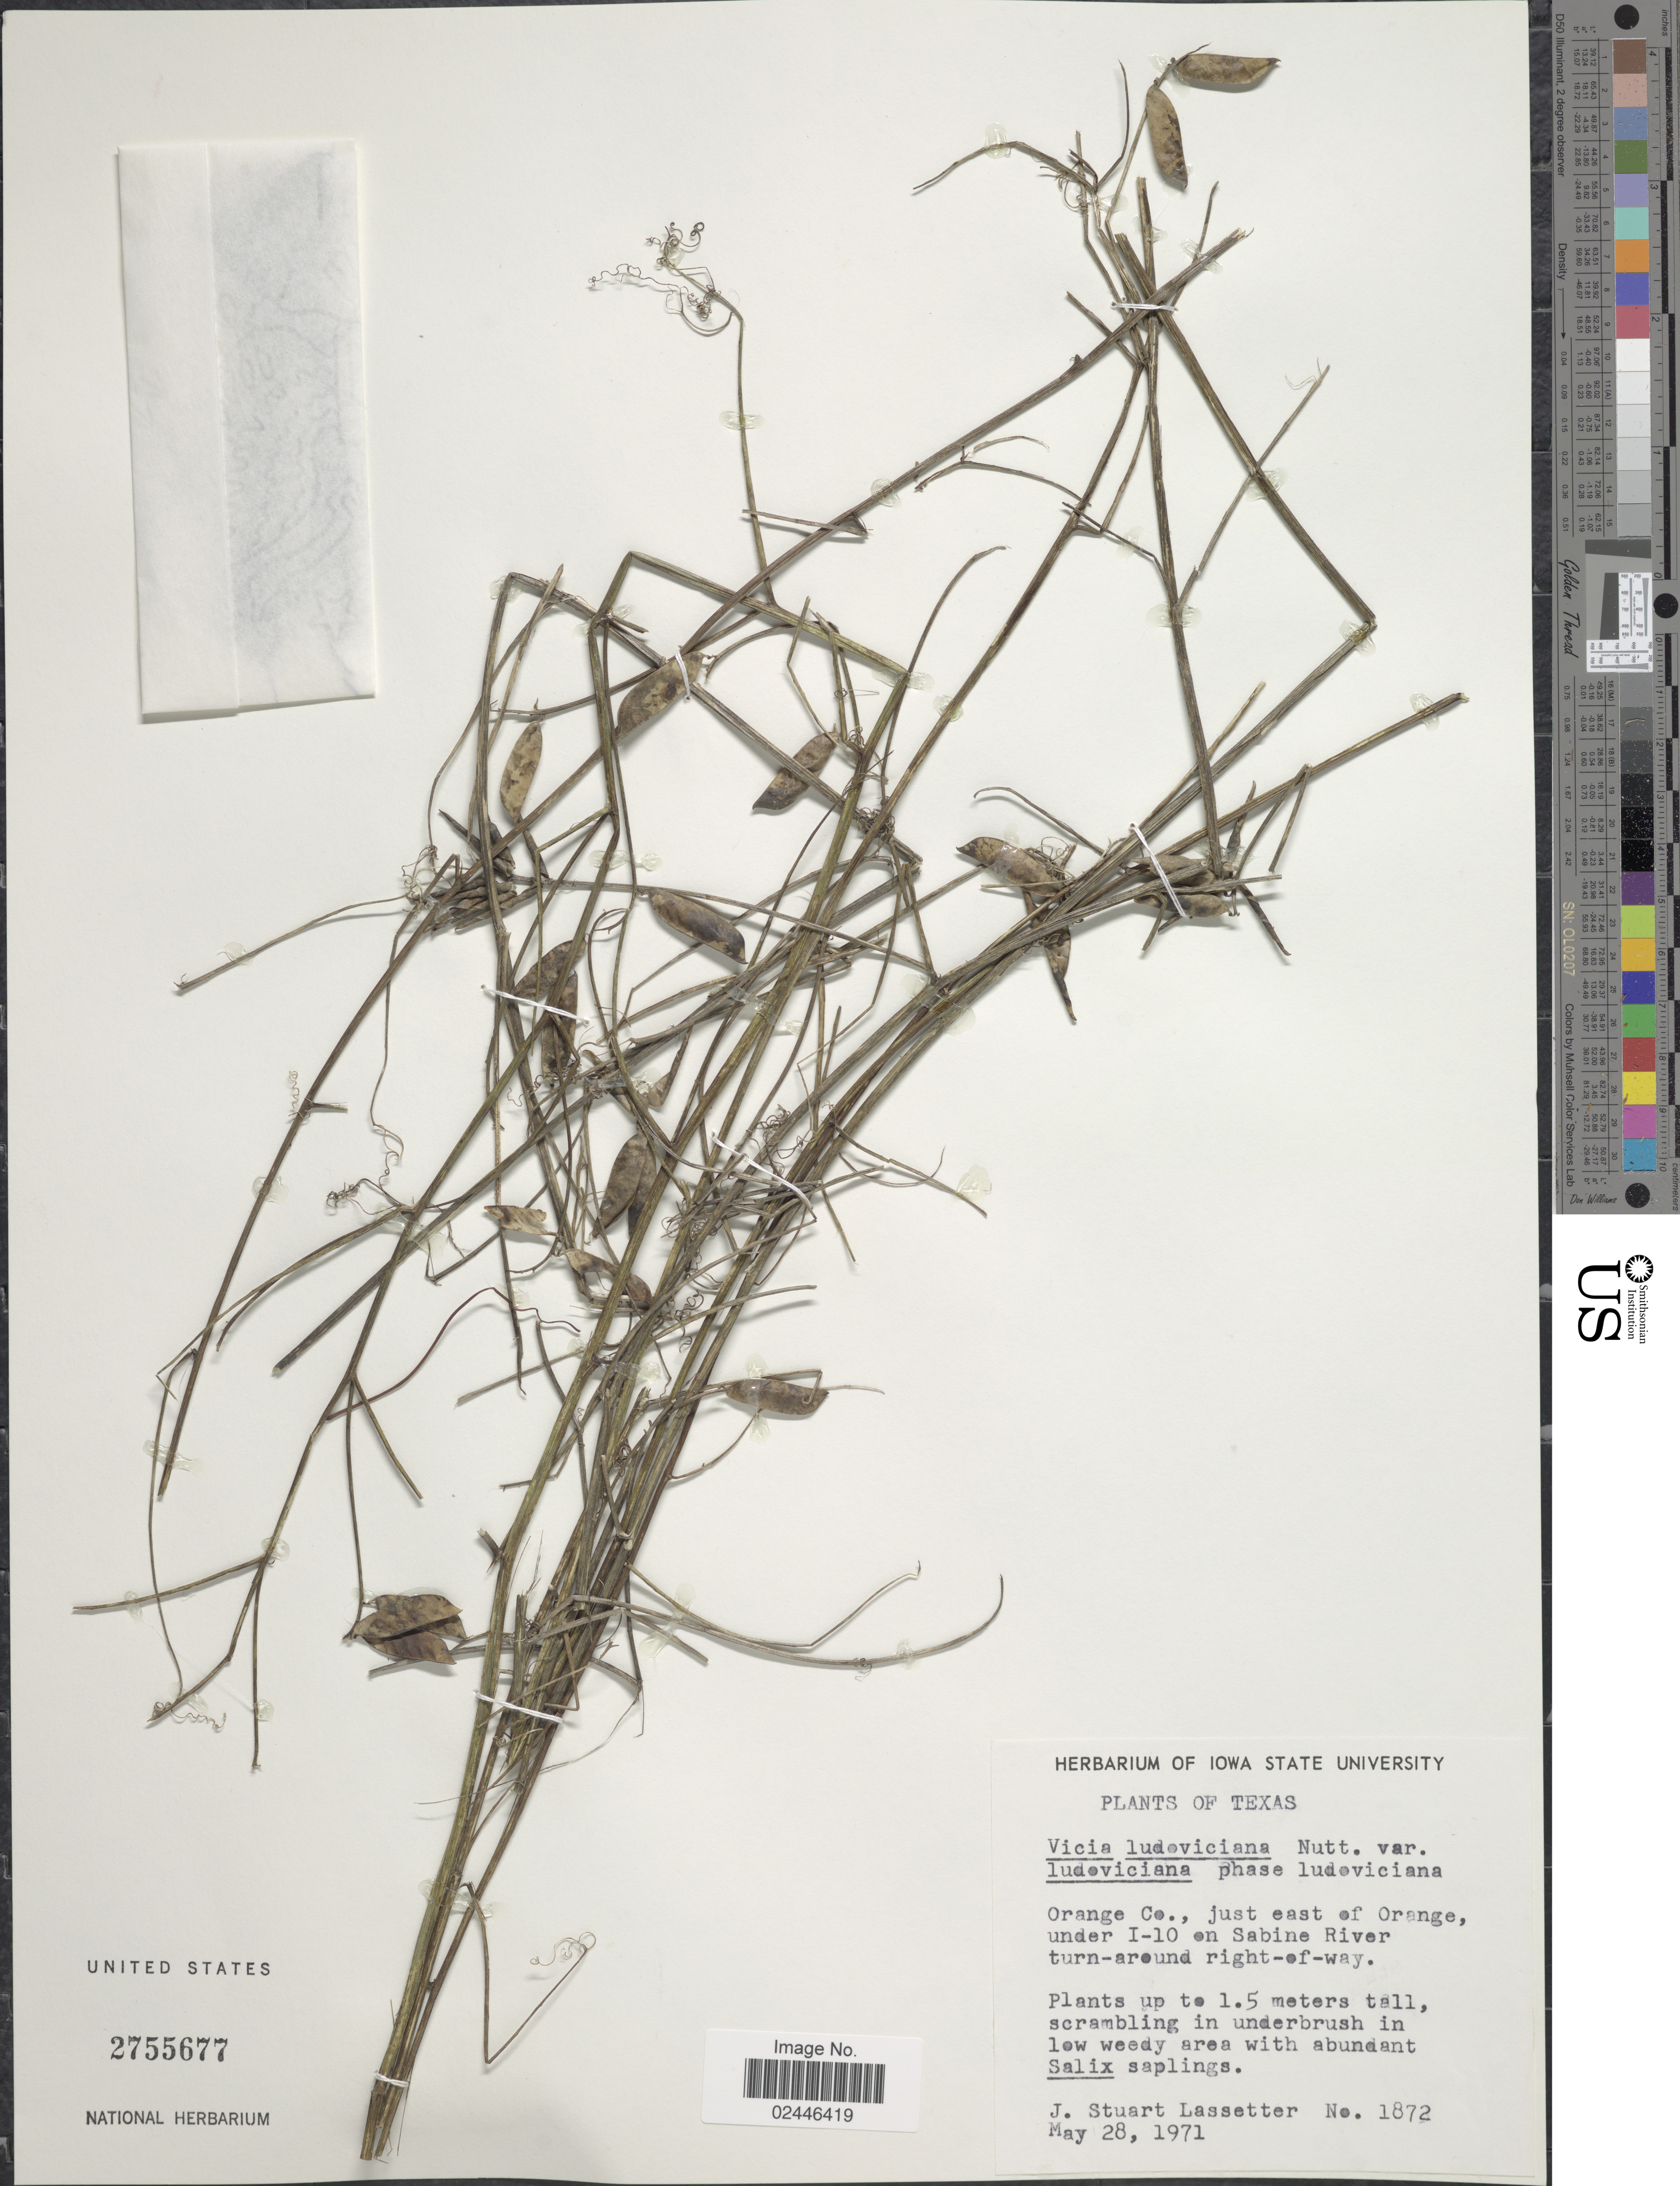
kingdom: Plantae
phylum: Tracheophyta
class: Magnoliopsida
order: Fabales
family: Fabaceae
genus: Vicia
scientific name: Vicia ludoviciana var. ludoviciana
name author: Nutt. ex Torr. & A. Gray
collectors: J. Lassetter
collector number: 1872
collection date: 1971-05-28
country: United States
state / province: Texas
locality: Orange Co., just east of Orange, under I-10on Sabine River turn-around right-of-way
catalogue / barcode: US 2755677